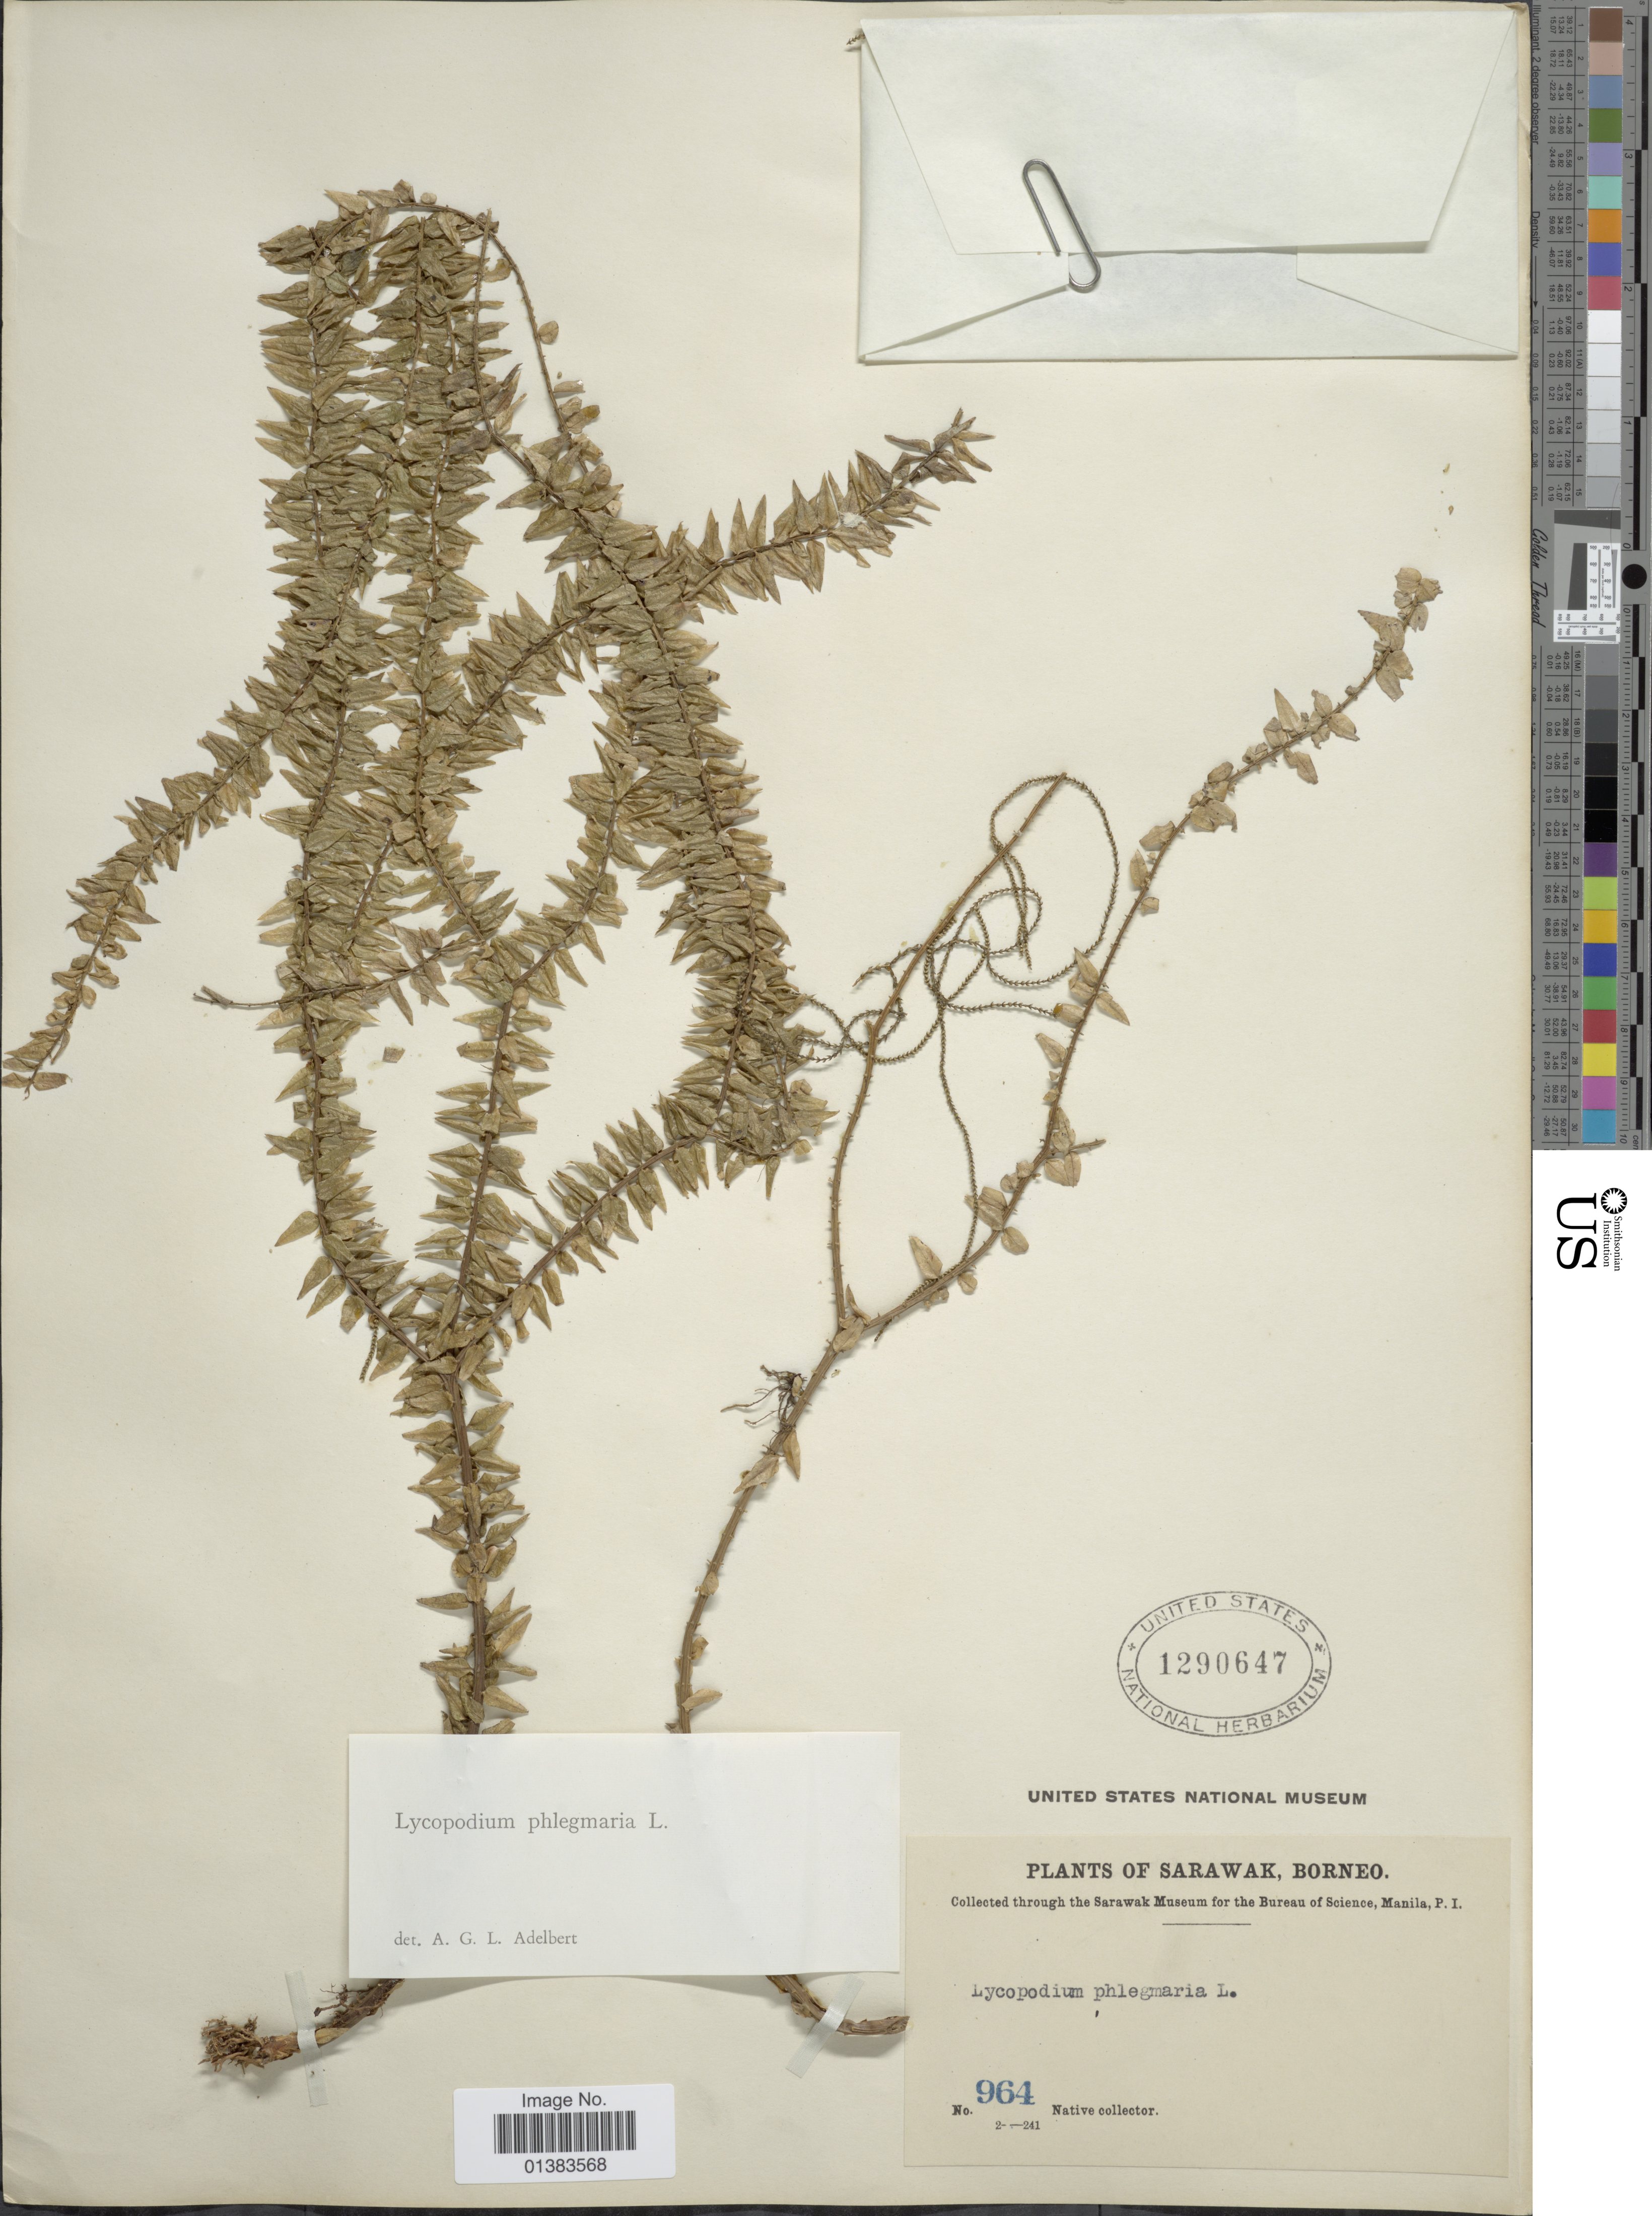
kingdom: Plantae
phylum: Tracheophyta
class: Lycopodiopsida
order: Lycopodiales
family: Lycopodiaceae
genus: Phlegmariurus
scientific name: Phlegmariurus phlegmaria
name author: (L.) Holub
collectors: Native collector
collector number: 964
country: Malaysia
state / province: Sarawak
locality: Borneo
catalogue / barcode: US 1290647